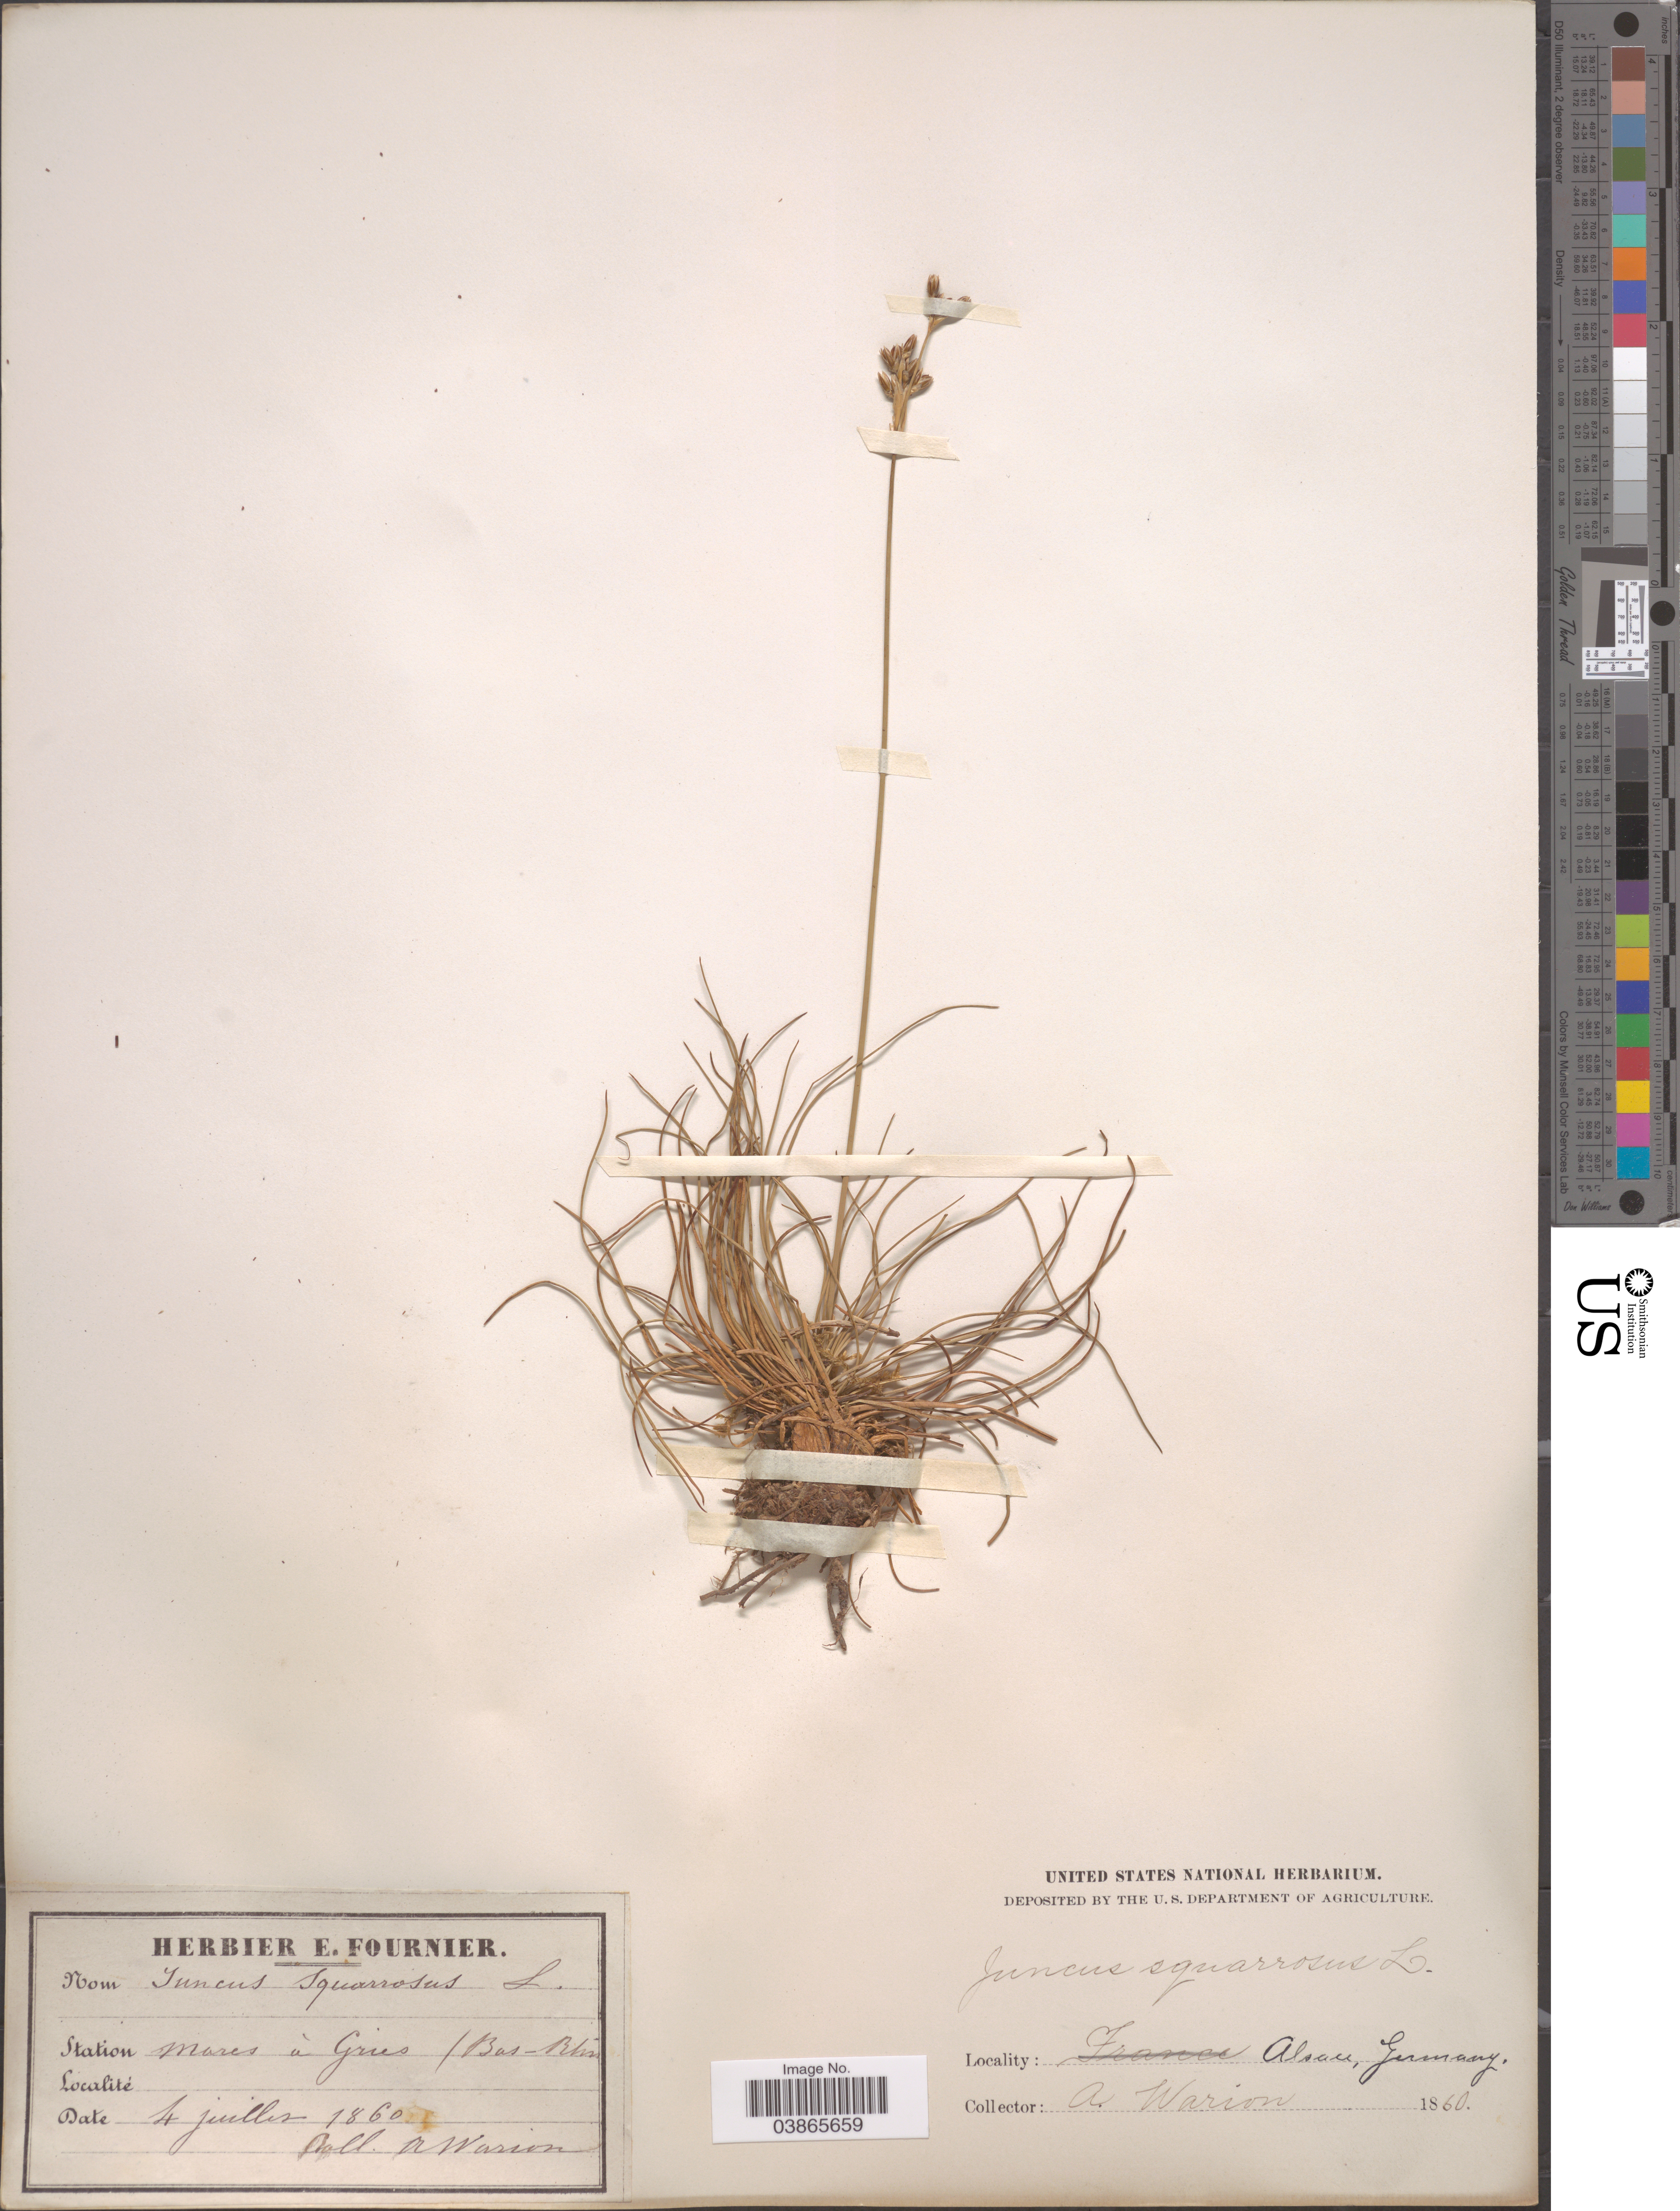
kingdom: Plantae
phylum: Tracheophyta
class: Liliopsida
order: Poales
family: Juncaceae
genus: Juncus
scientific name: Juncus squarrosus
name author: L.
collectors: A. Warion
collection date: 1860-07-04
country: France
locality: Station mares à Gries / Bas-Rtn. Alsace.